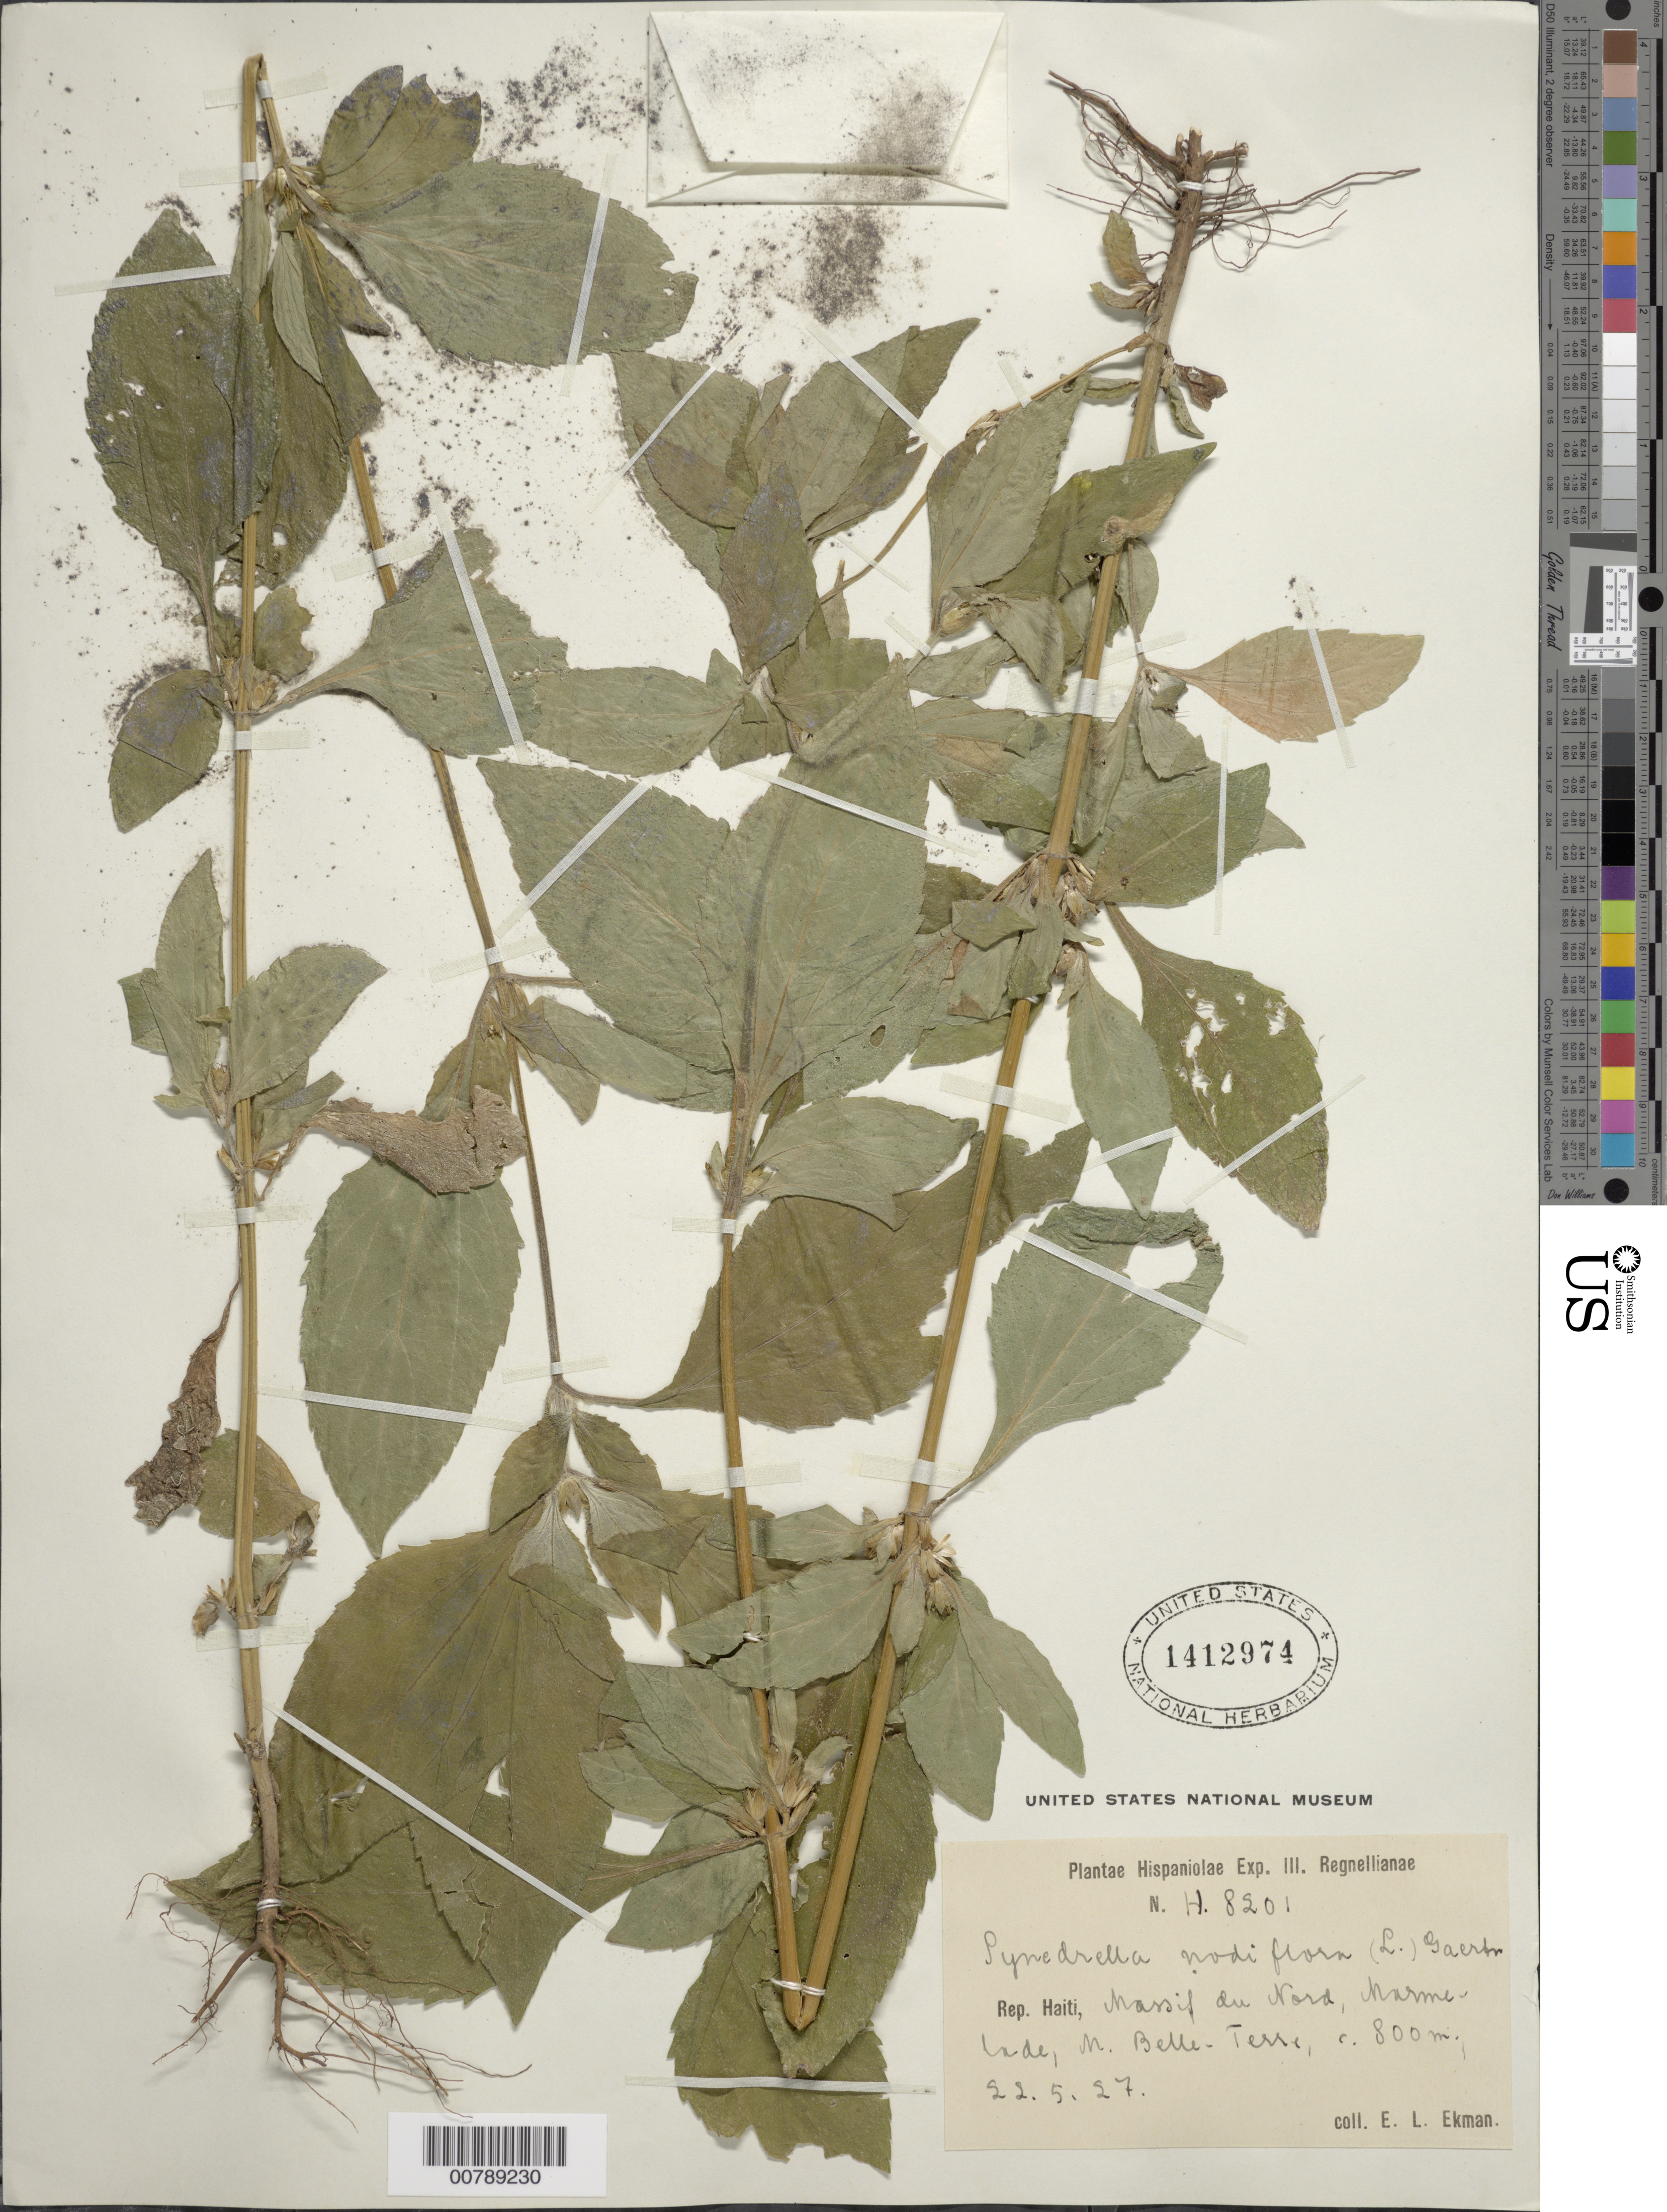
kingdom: Plantae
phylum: Tracheophyta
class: Magnoliopsida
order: Asterales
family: Asteraceae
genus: Synedrella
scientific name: Synedrella nodiflora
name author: (L.) Gaertn.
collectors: E. L. Ekman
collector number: H 8201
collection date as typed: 22 May 1927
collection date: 1927-05-22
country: Haiti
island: Hispaniola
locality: Massif du Nord, Morme-Inde, M. Belle-Terre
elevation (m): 800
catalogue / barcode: US 1412974